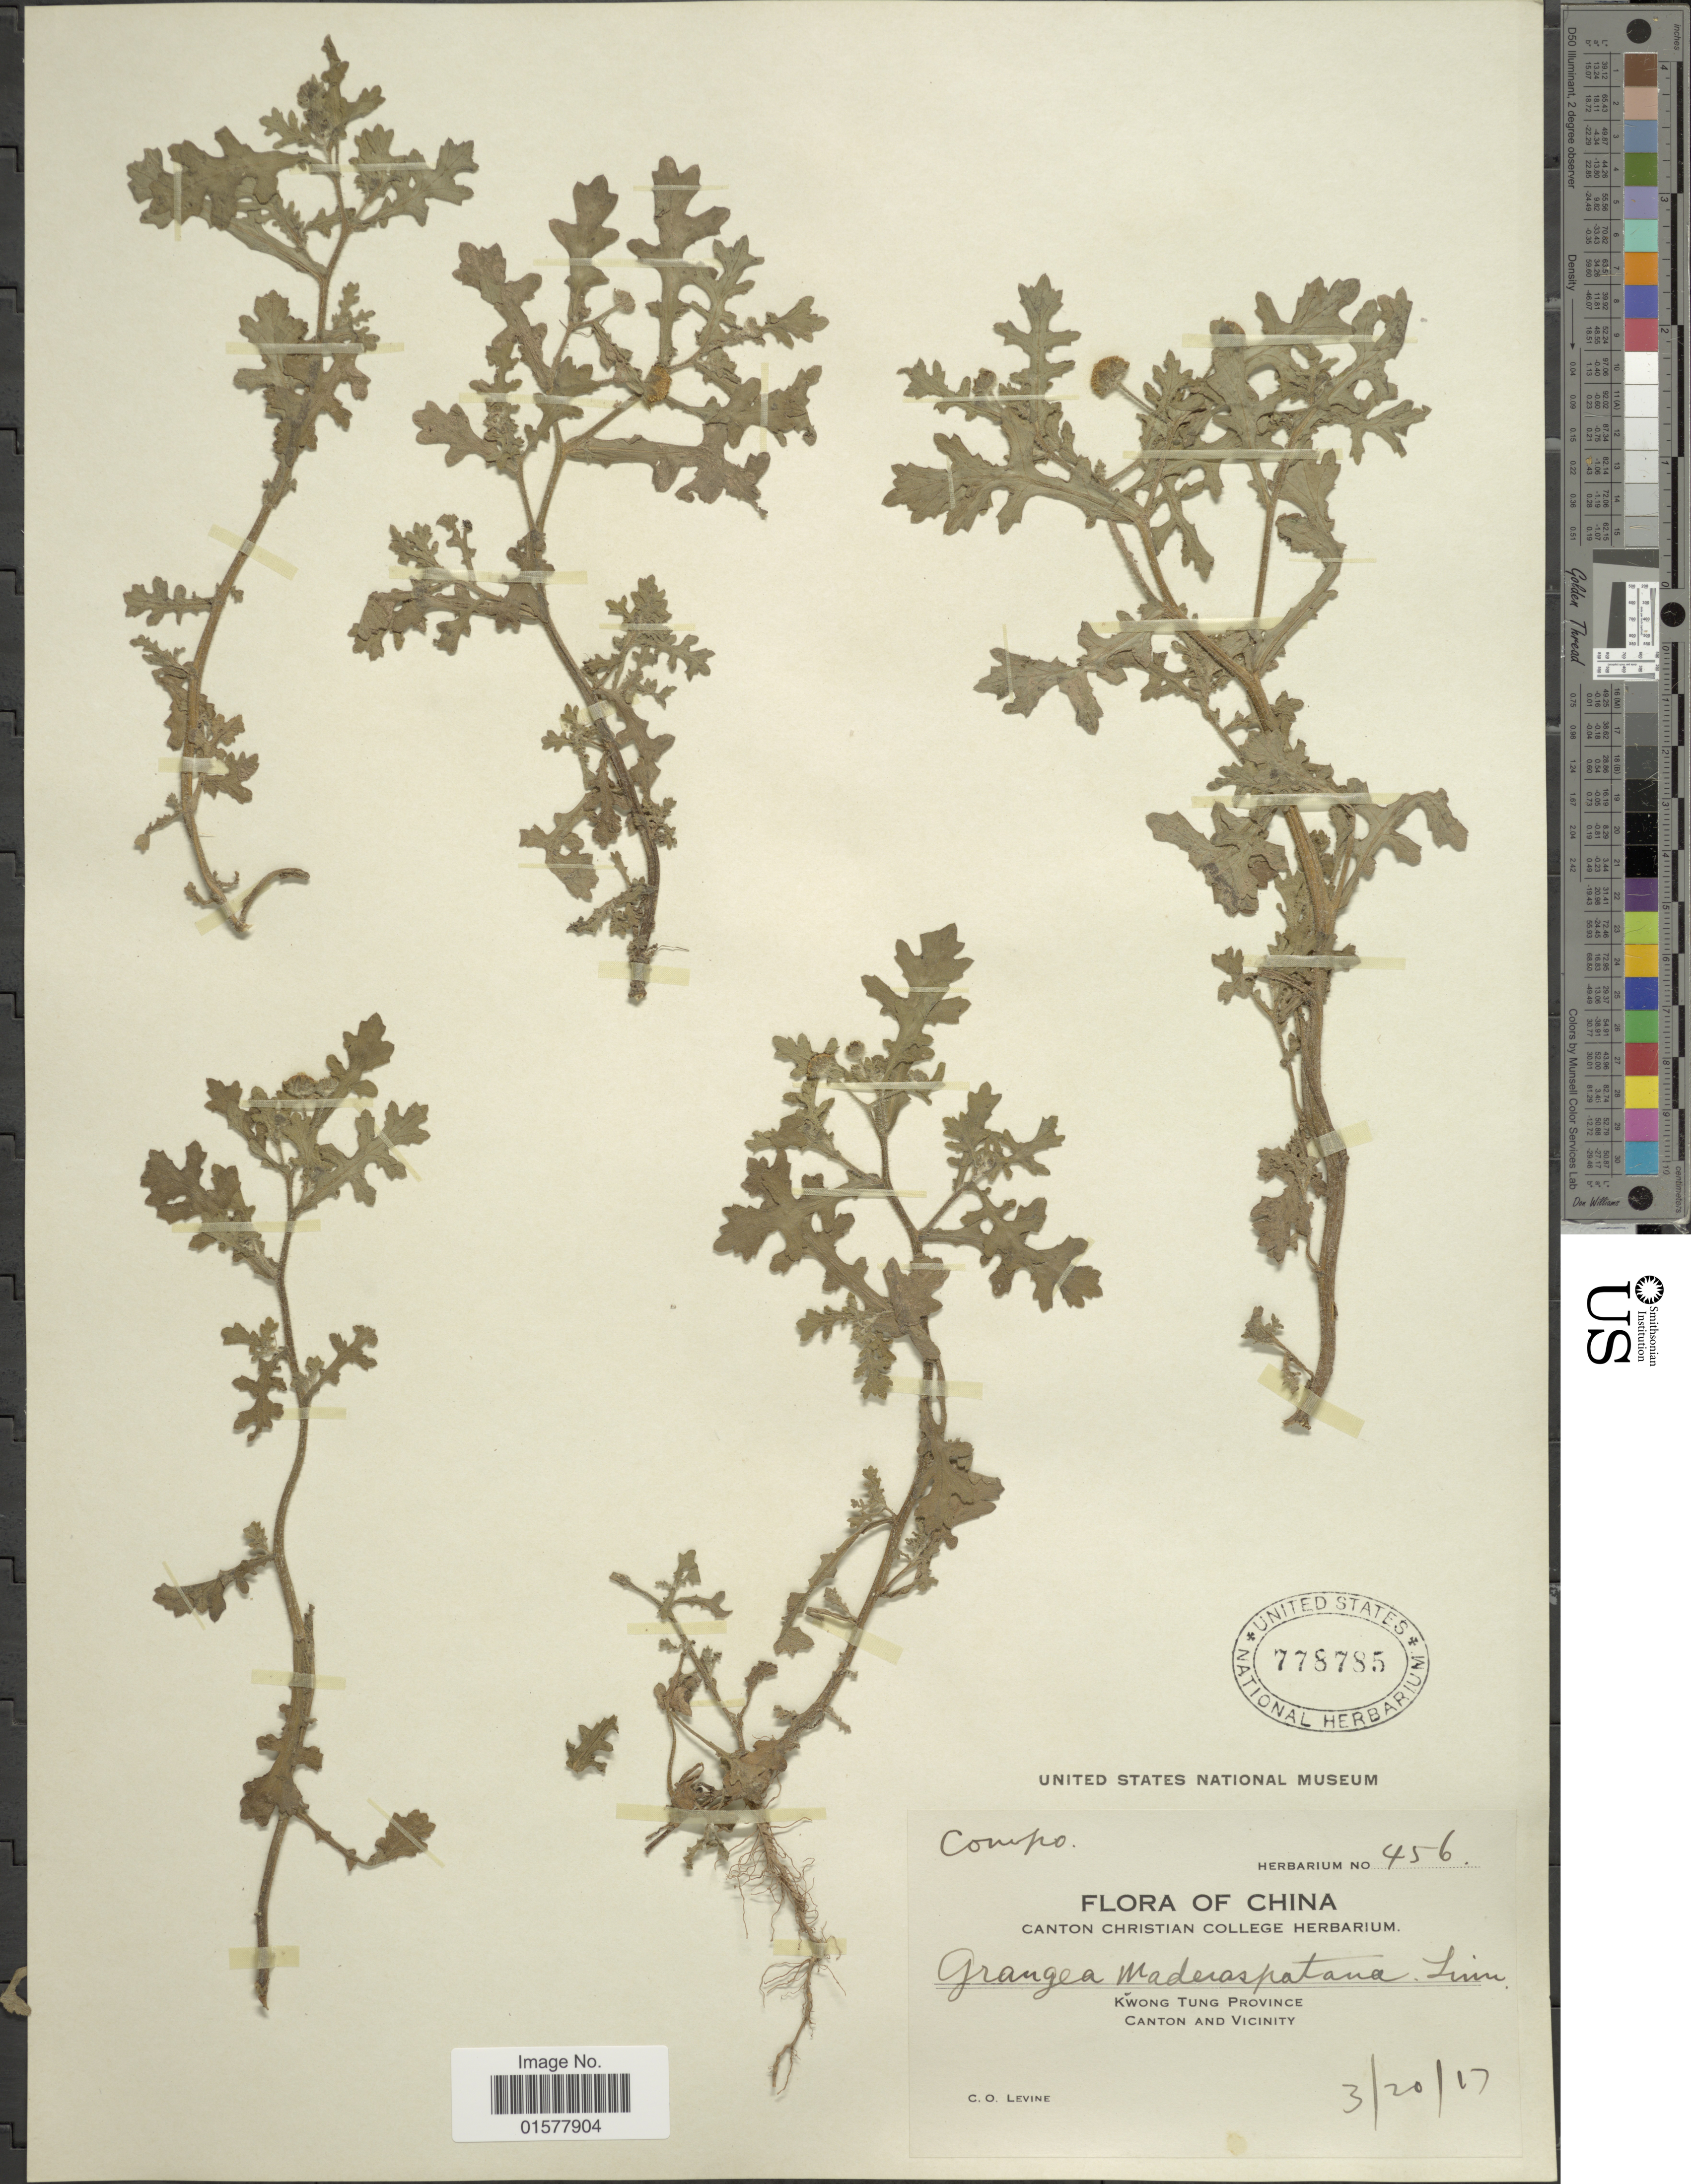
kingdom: Plantae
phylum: Tracheophyta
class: Magnoliopsida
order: Asterales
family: Asteraceae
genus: Grangea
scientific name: Grangea maderaspatana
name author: (L.) Poir.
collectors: C. O. Levine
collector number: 456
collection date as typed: Transcribed d/m/y: 20/3/17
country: China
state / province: Guangdong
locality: Kwong Tung Province, Canton and Vicinity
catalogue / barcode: US 778785